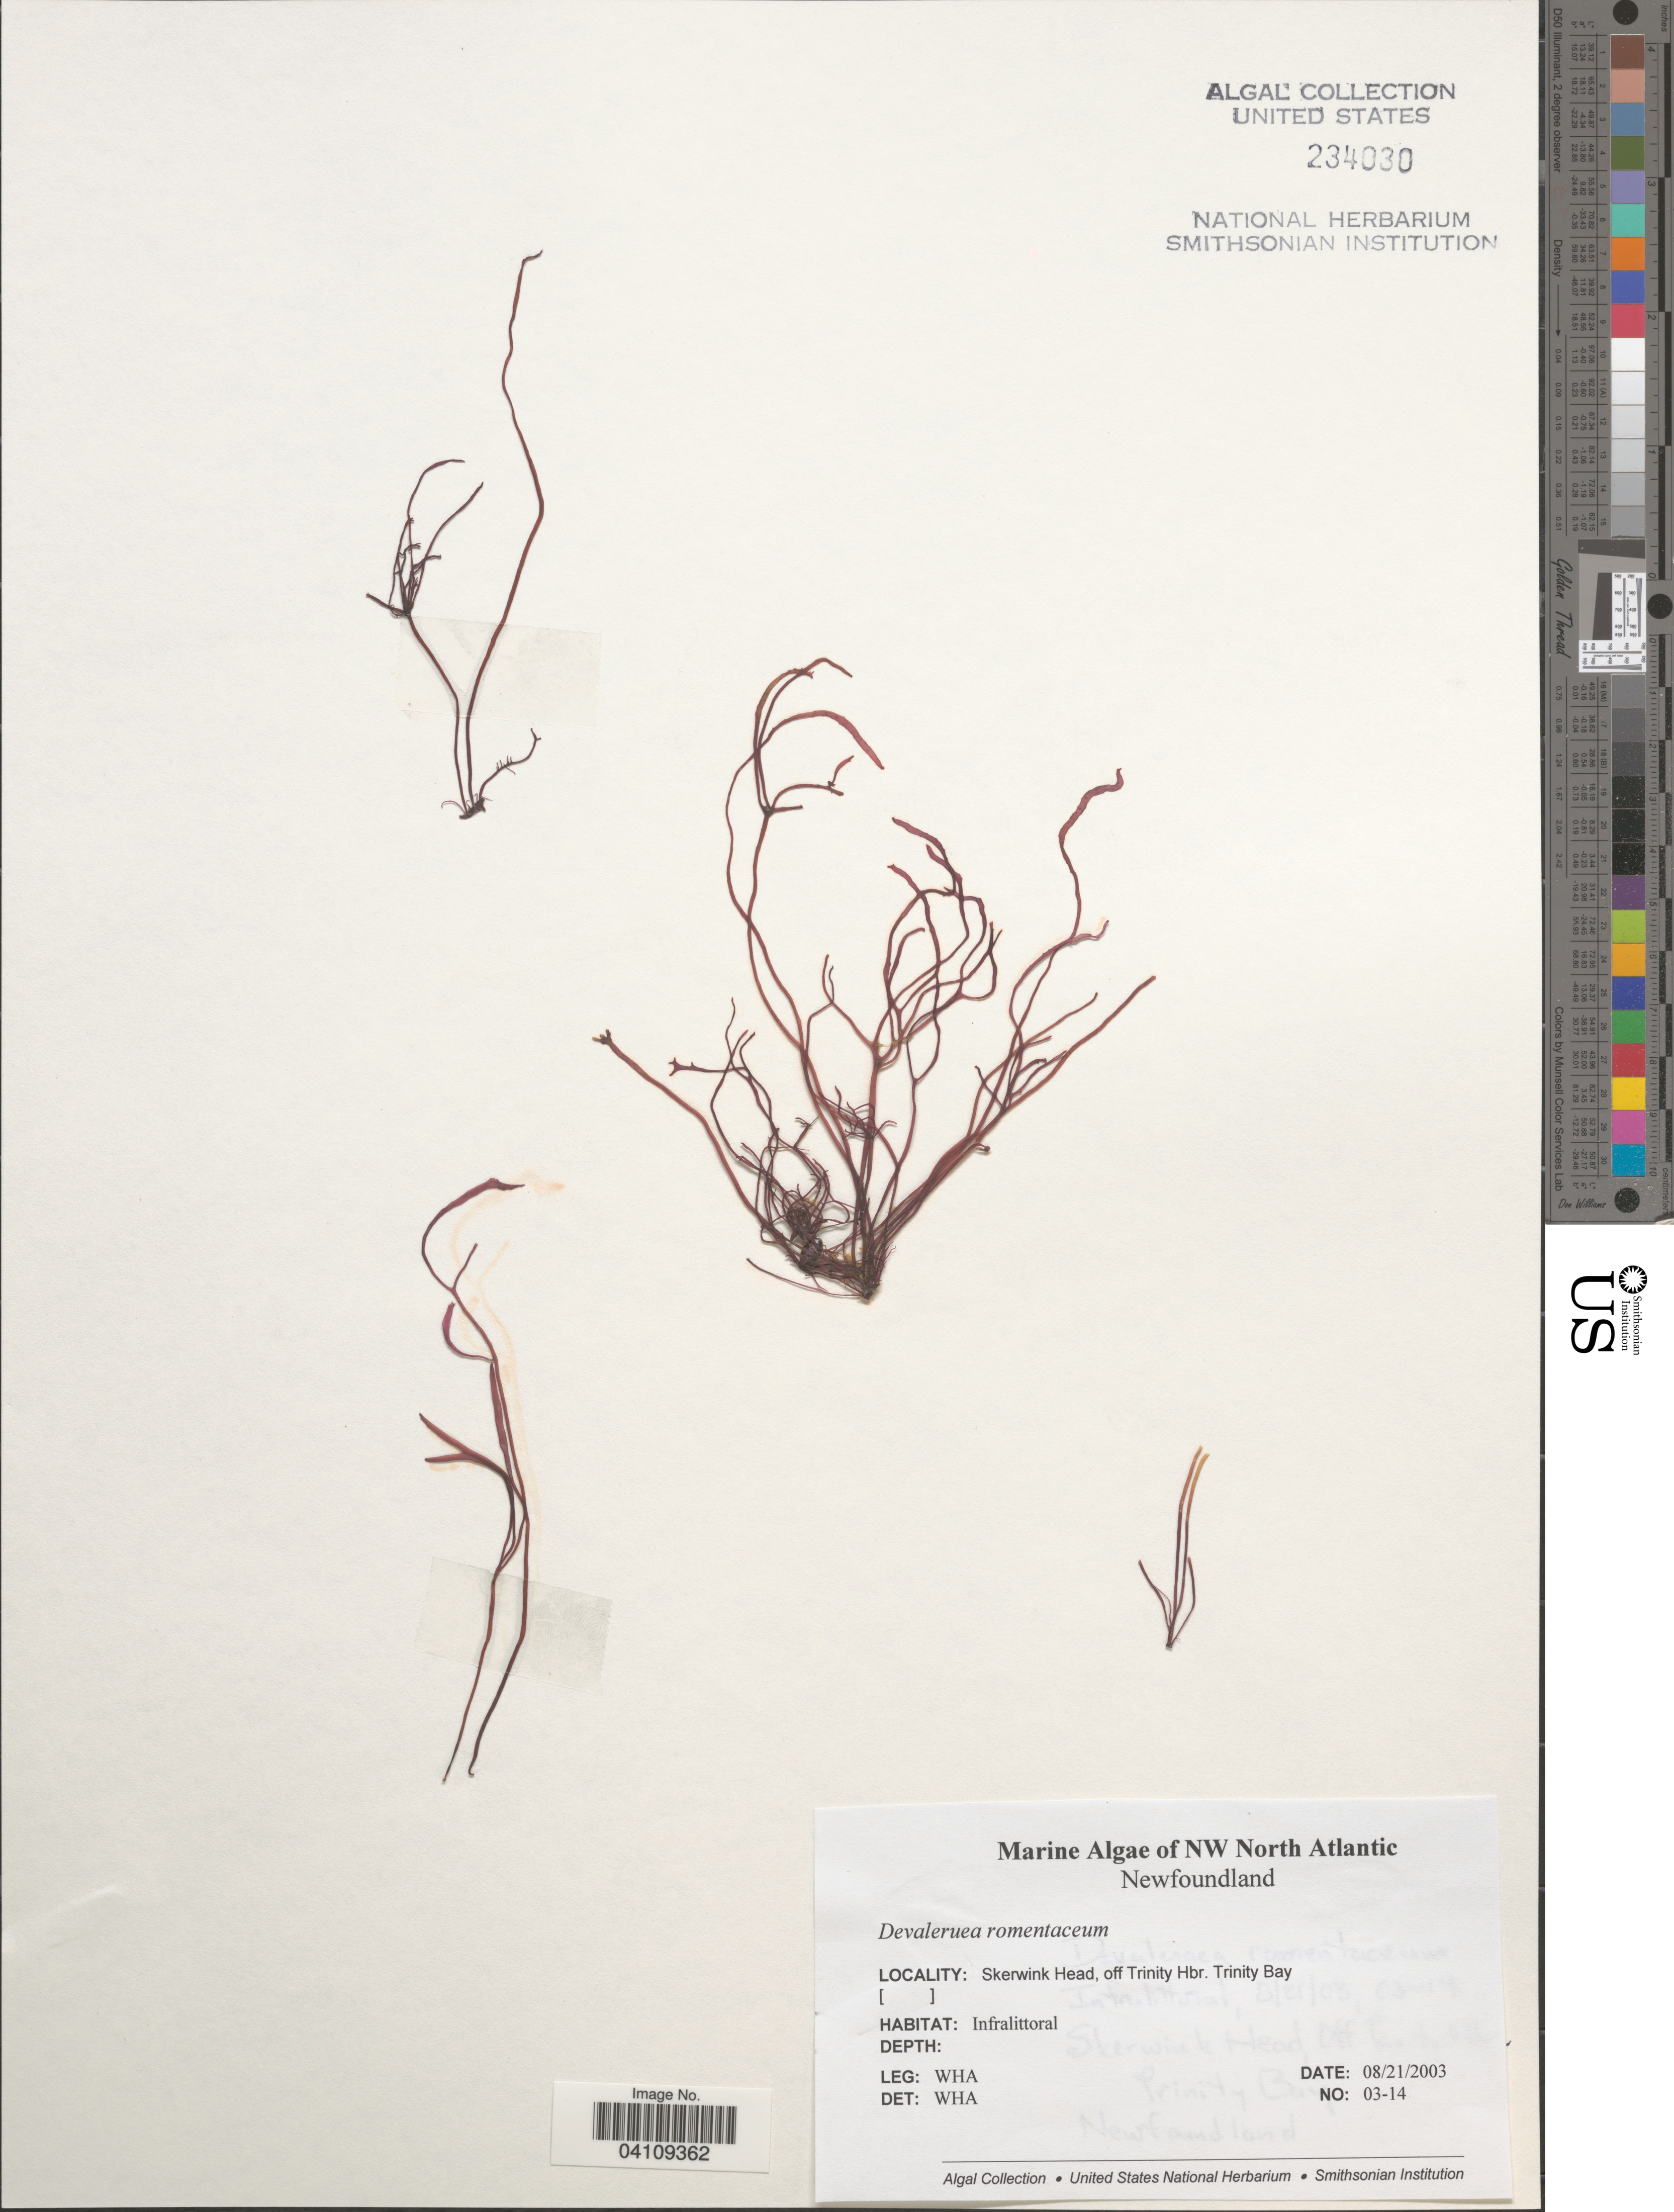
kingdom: Plantae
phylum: Rhodophyta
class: Florideophyceae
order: Palmariales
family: Palmariaceae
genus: Devaleraea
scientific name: Devaleraea ramentacea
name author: (L.) Guiry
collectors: W. H. Adey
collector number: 03-14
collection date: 2003-08-21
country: Canada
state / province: Newfoundland and Labrador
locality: NW North Atlantic. Skerwink Head, off Trinity Hbr. Trinity Bay.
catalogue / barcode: US 234030